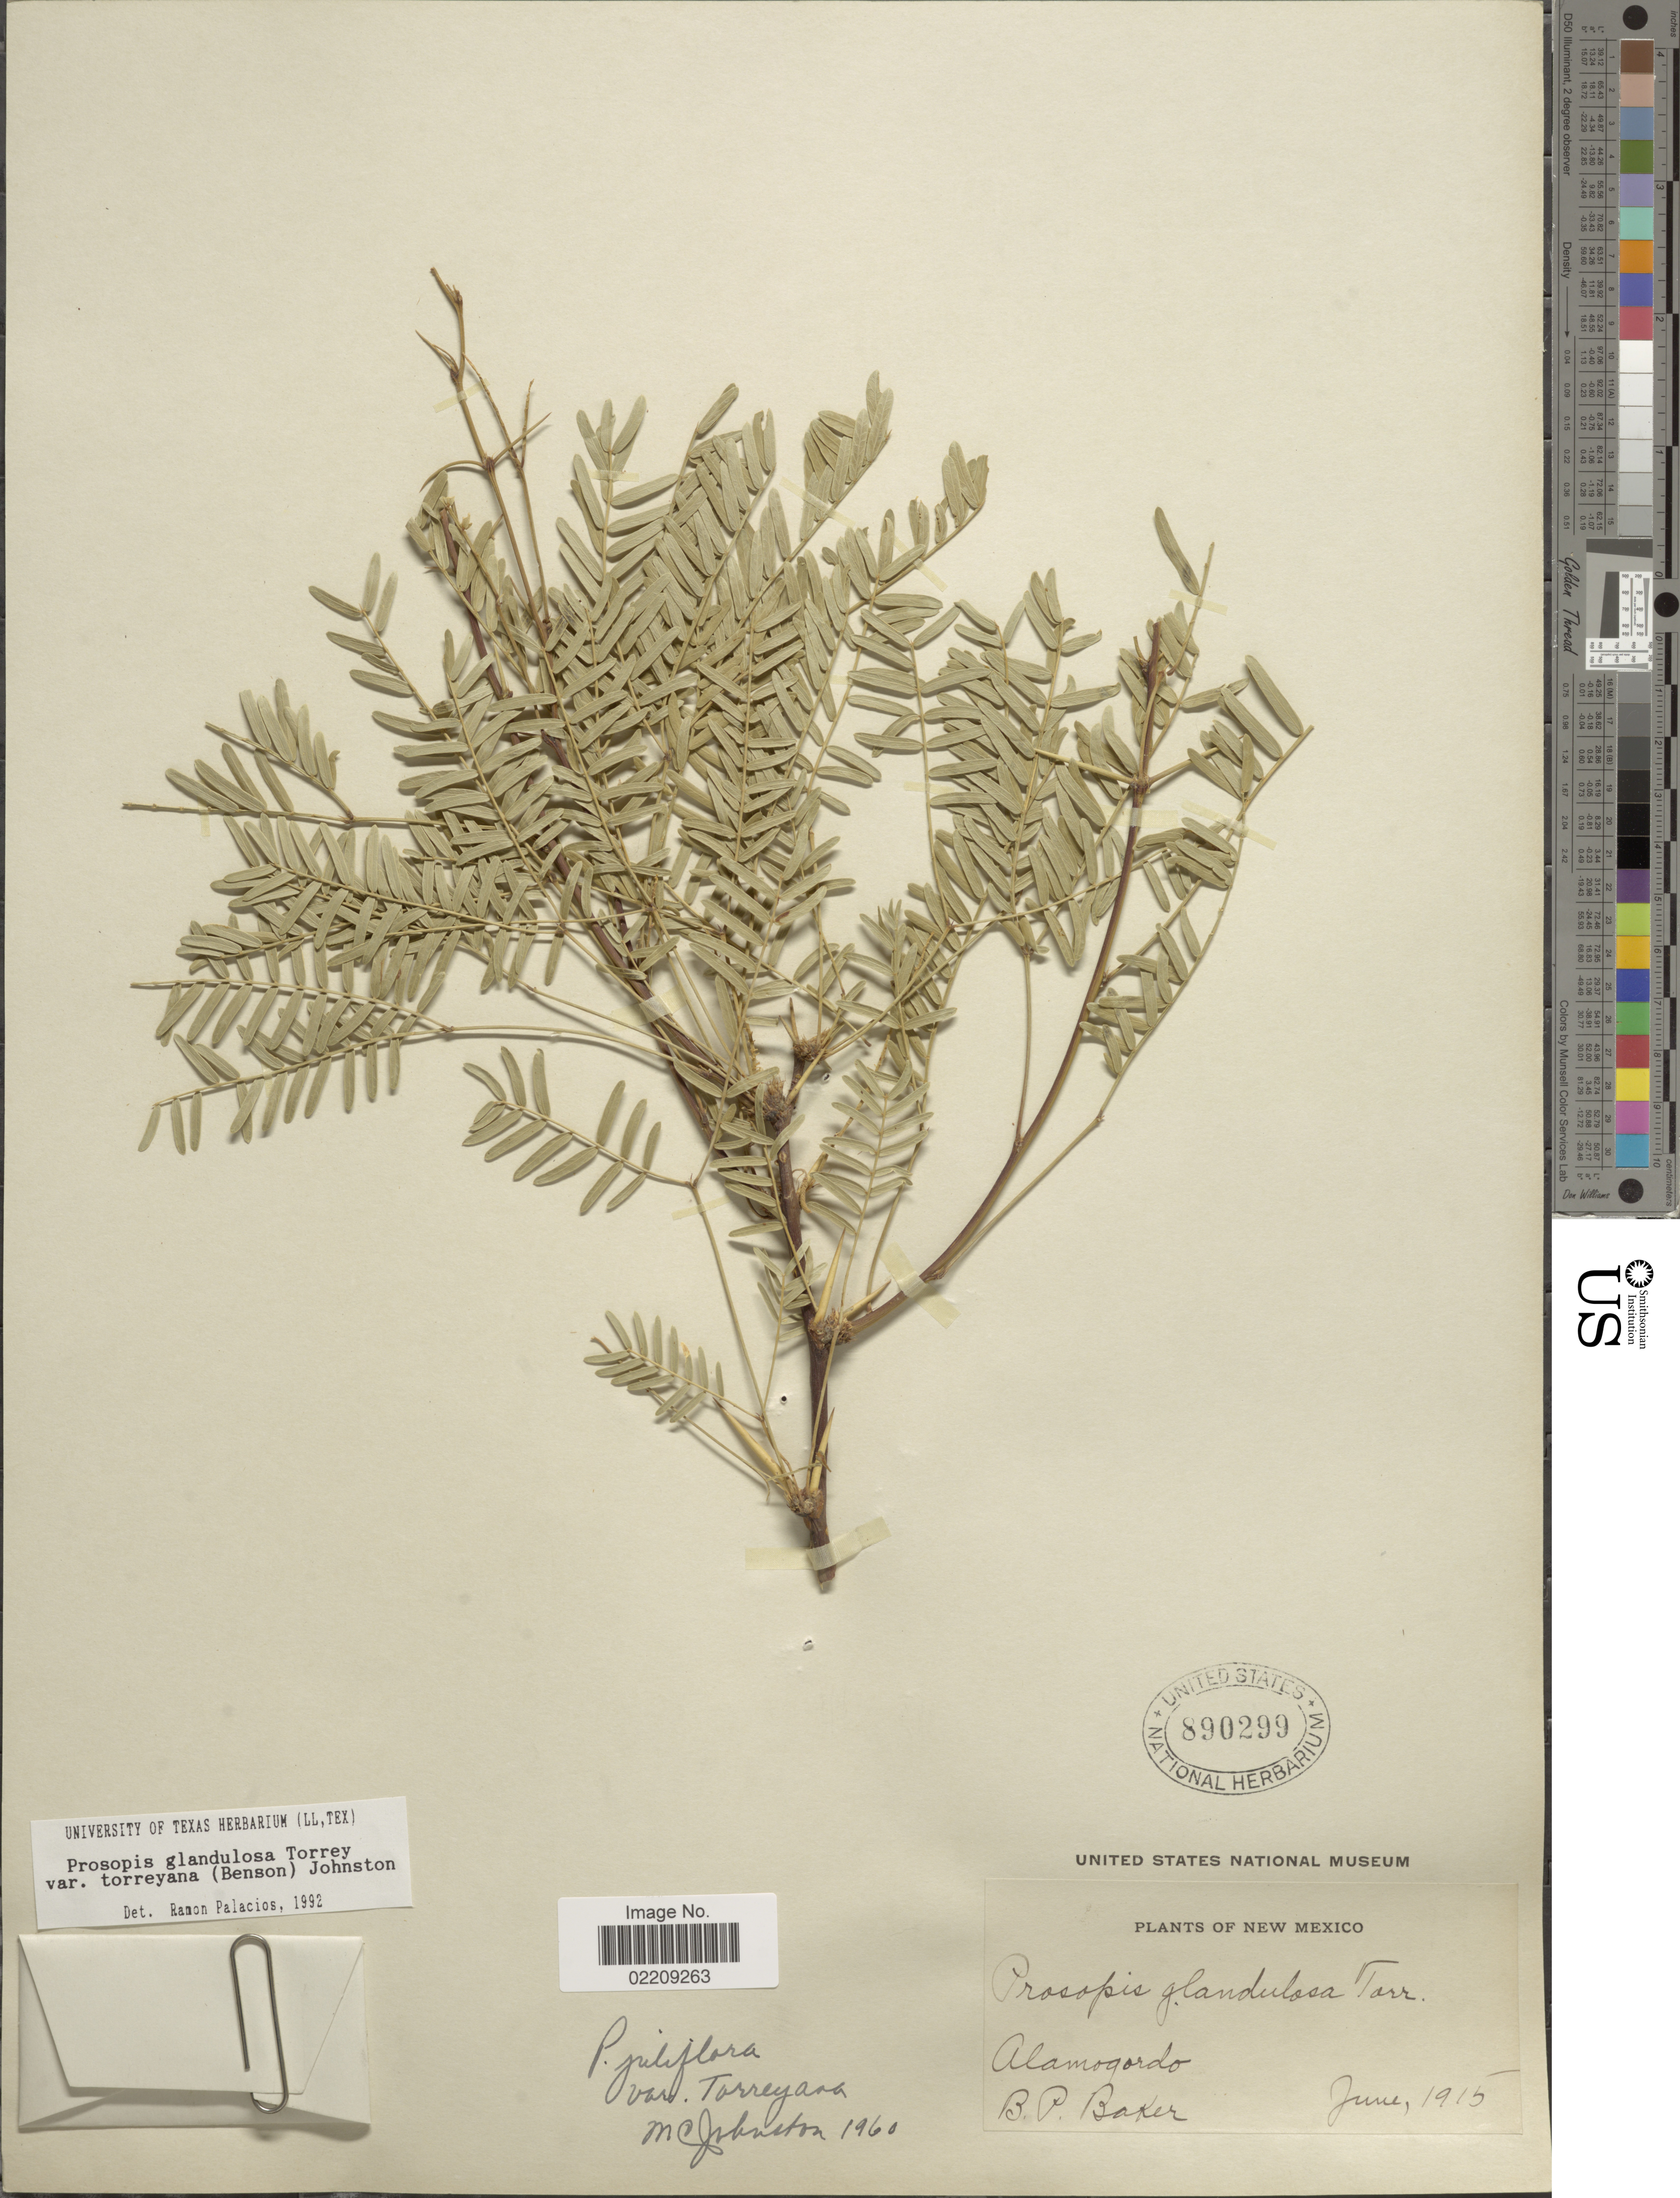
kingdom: Plantae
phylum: Tracheophyta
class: Magnoliopsida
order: Fabales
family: Fabaceae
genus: Neltuma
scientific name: Neltuma odorata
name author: (Torr. & Frém.) C. E. Hughes & G.P. Lewis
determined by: Strong, Mark T., (BOT), Smithsonian Institution - National Museum of Natural History (UNITED STATES)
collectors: B. P. Baker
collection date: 1915-06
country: United States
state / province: New Mexico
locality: Alamogordo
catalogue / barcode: US 890299